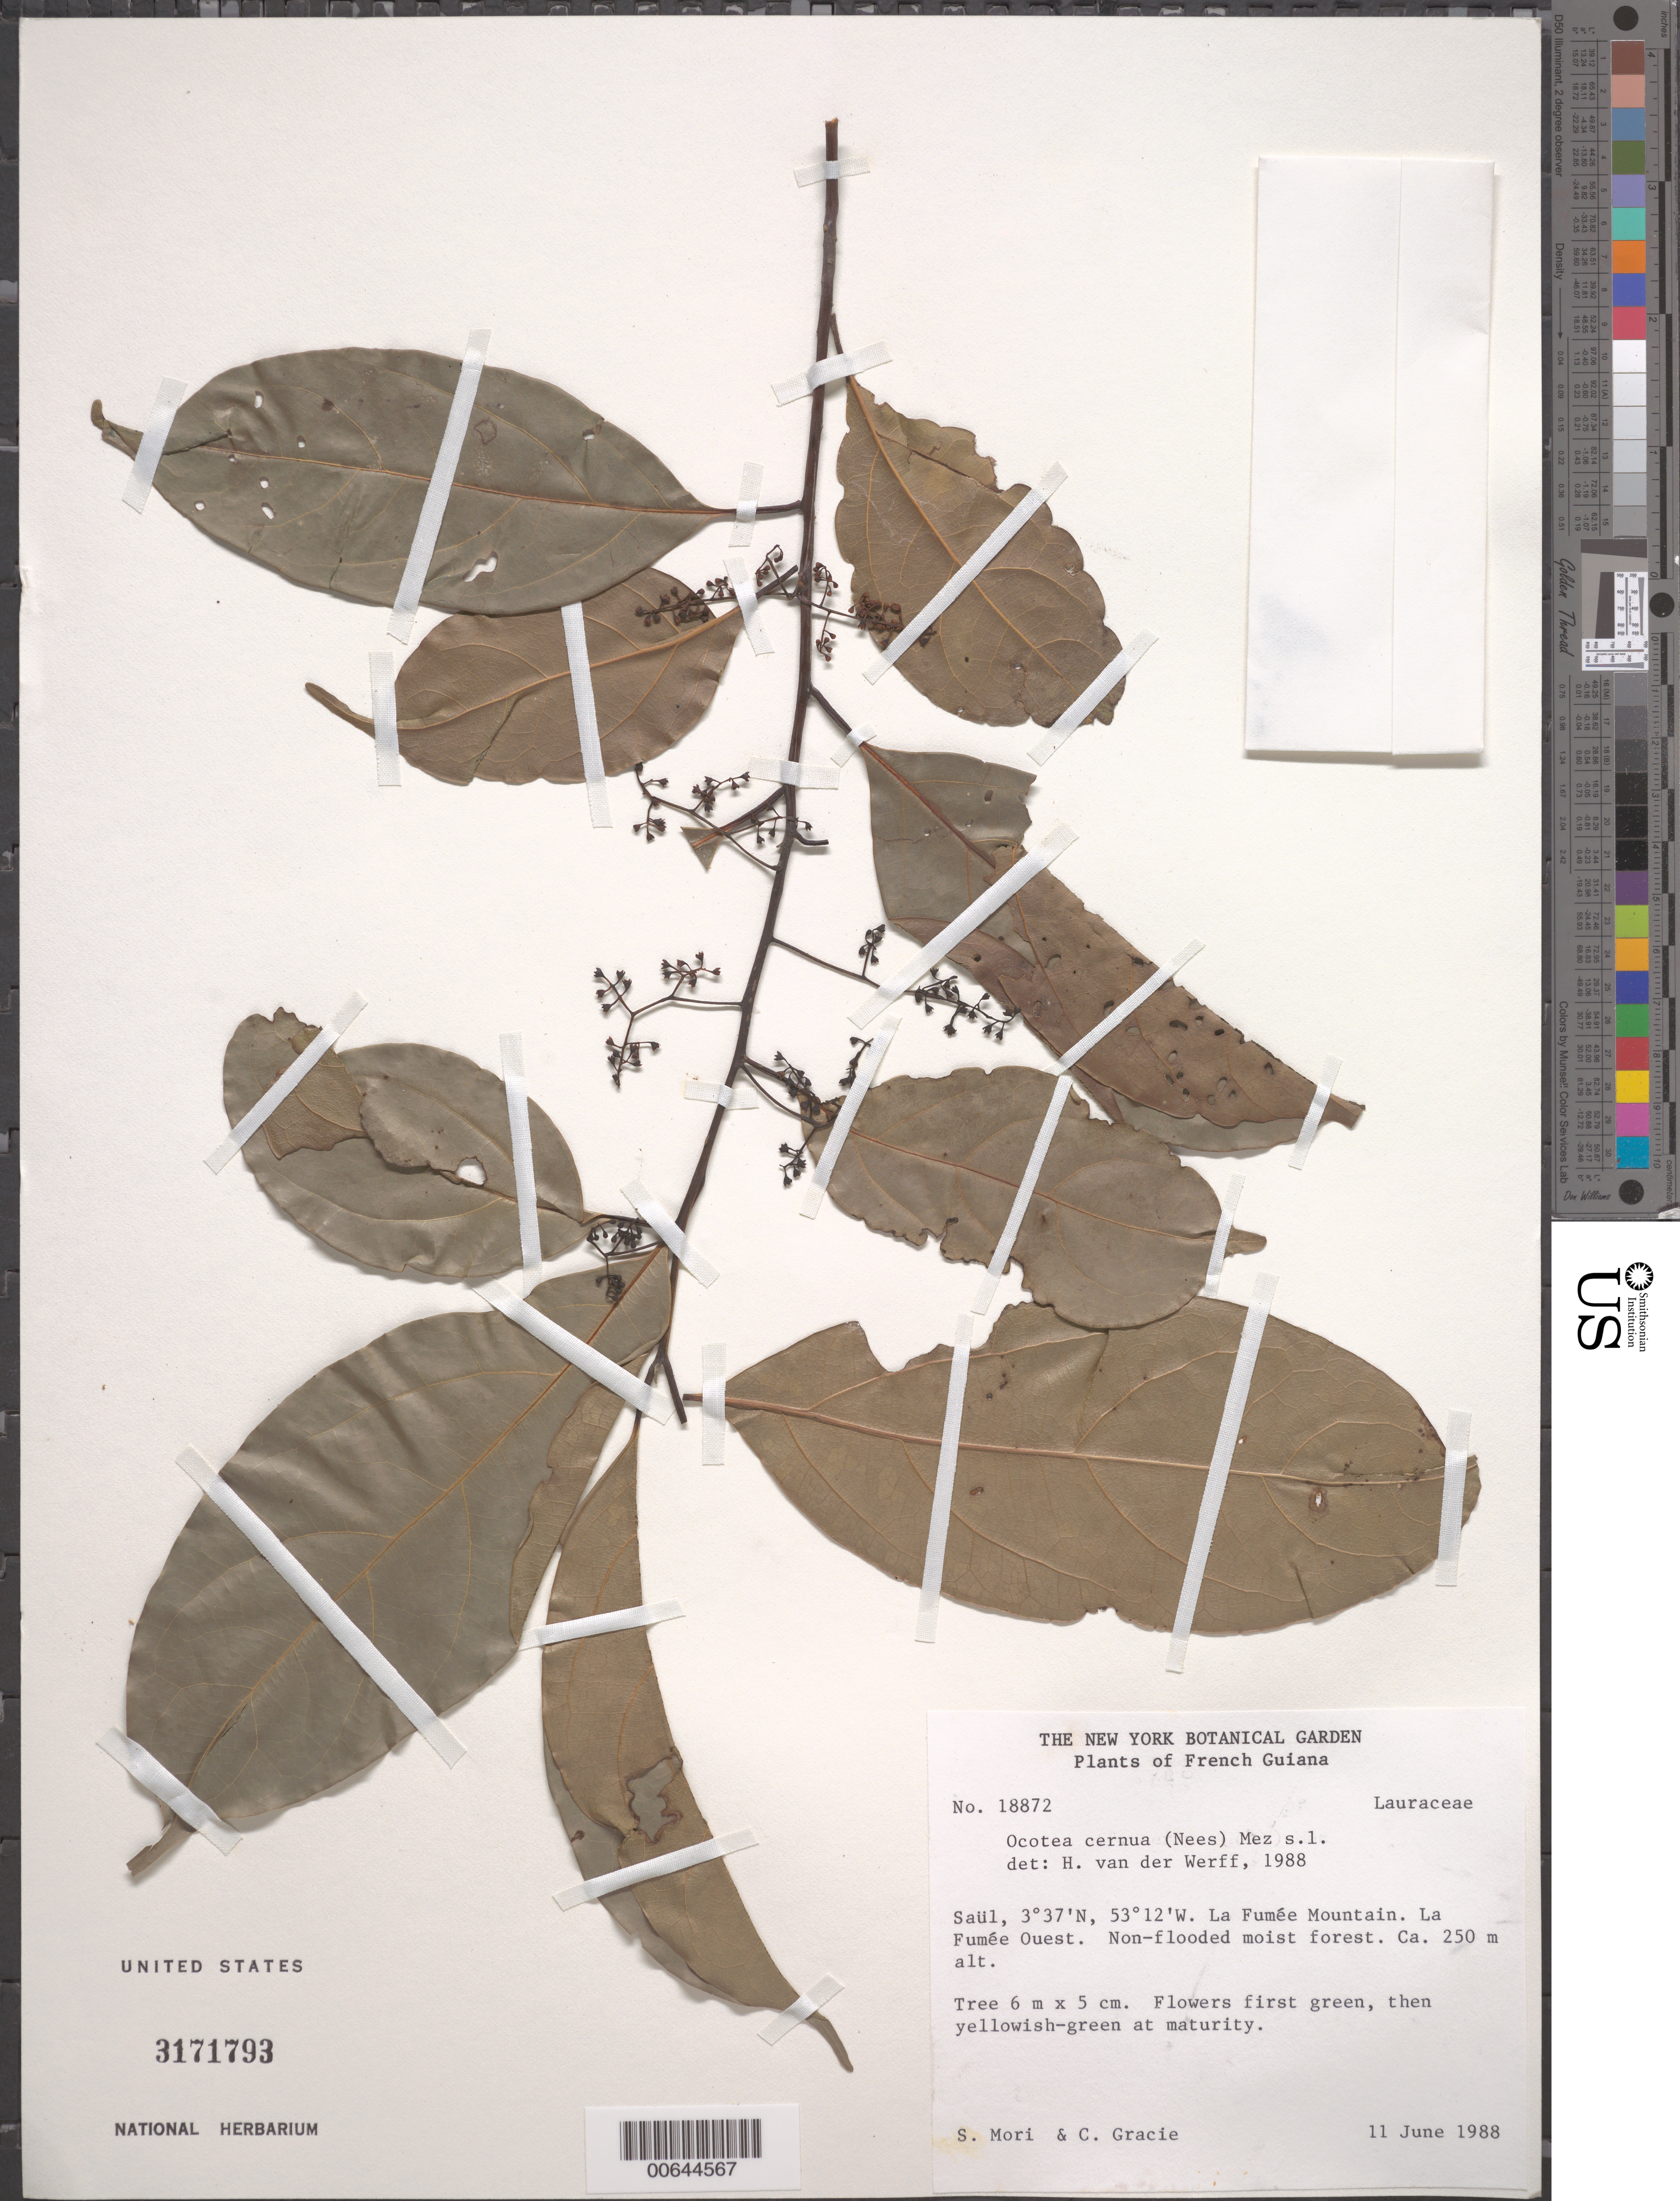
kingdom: Plantae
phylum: Tracheophyta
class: Magnoliopsida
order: Laurales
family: Lauraceae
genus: Ocotea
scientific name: Ocotea cernua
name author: (Nees) Mez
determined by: van der Werff, H., (MO), Missouri Botanical Garden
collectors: S. Mori & C. A. Gracie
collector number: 18872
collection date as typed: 11-Jun-88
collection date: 1988-06-11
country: French Guiana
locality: Saül, La Fumée Mountain Trail, La Fumée Ouest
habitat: Non-flooded moist forest.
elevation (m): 250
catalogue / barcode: US 3171793